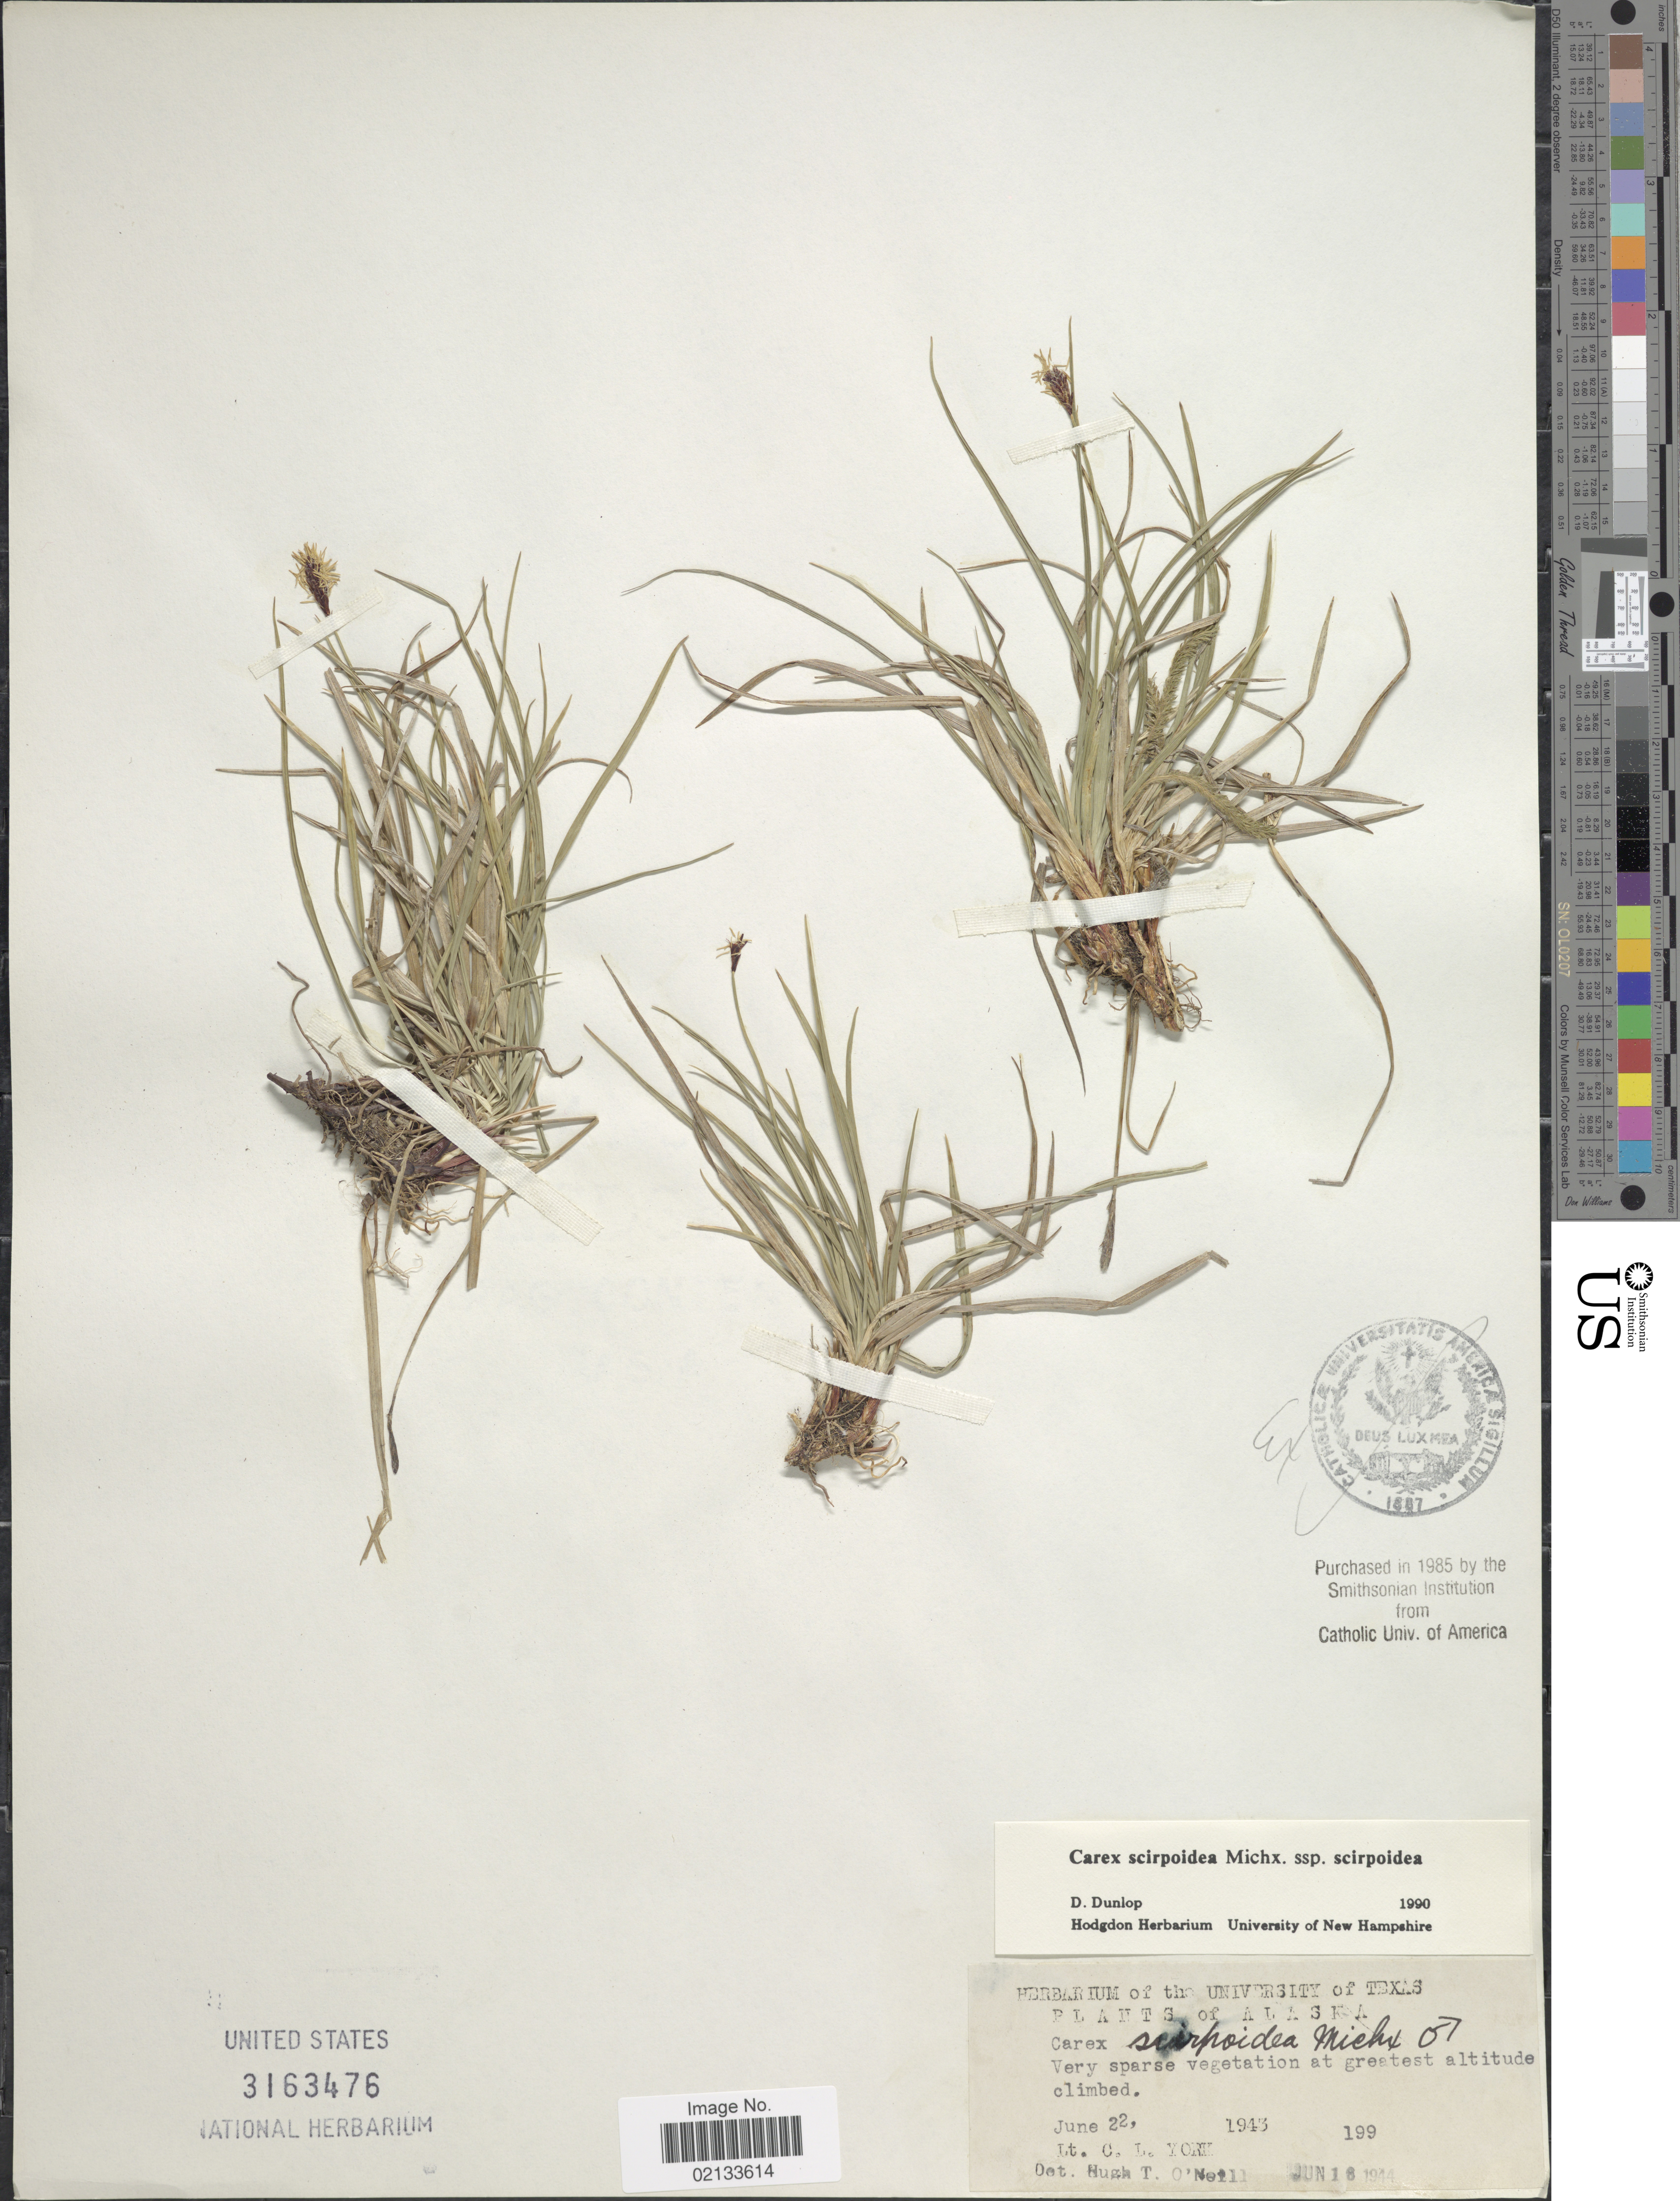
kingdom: Plantae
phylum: Tracheophyta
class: Liliopsida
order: Poales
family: Cyperaceae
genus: Carex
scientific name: Carex scirpoidea subsp. scirpoidea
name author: Michx.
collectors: C. L. York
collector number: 199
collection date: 1943-06-22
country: United States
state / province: Alaska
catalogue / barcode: US 3163476